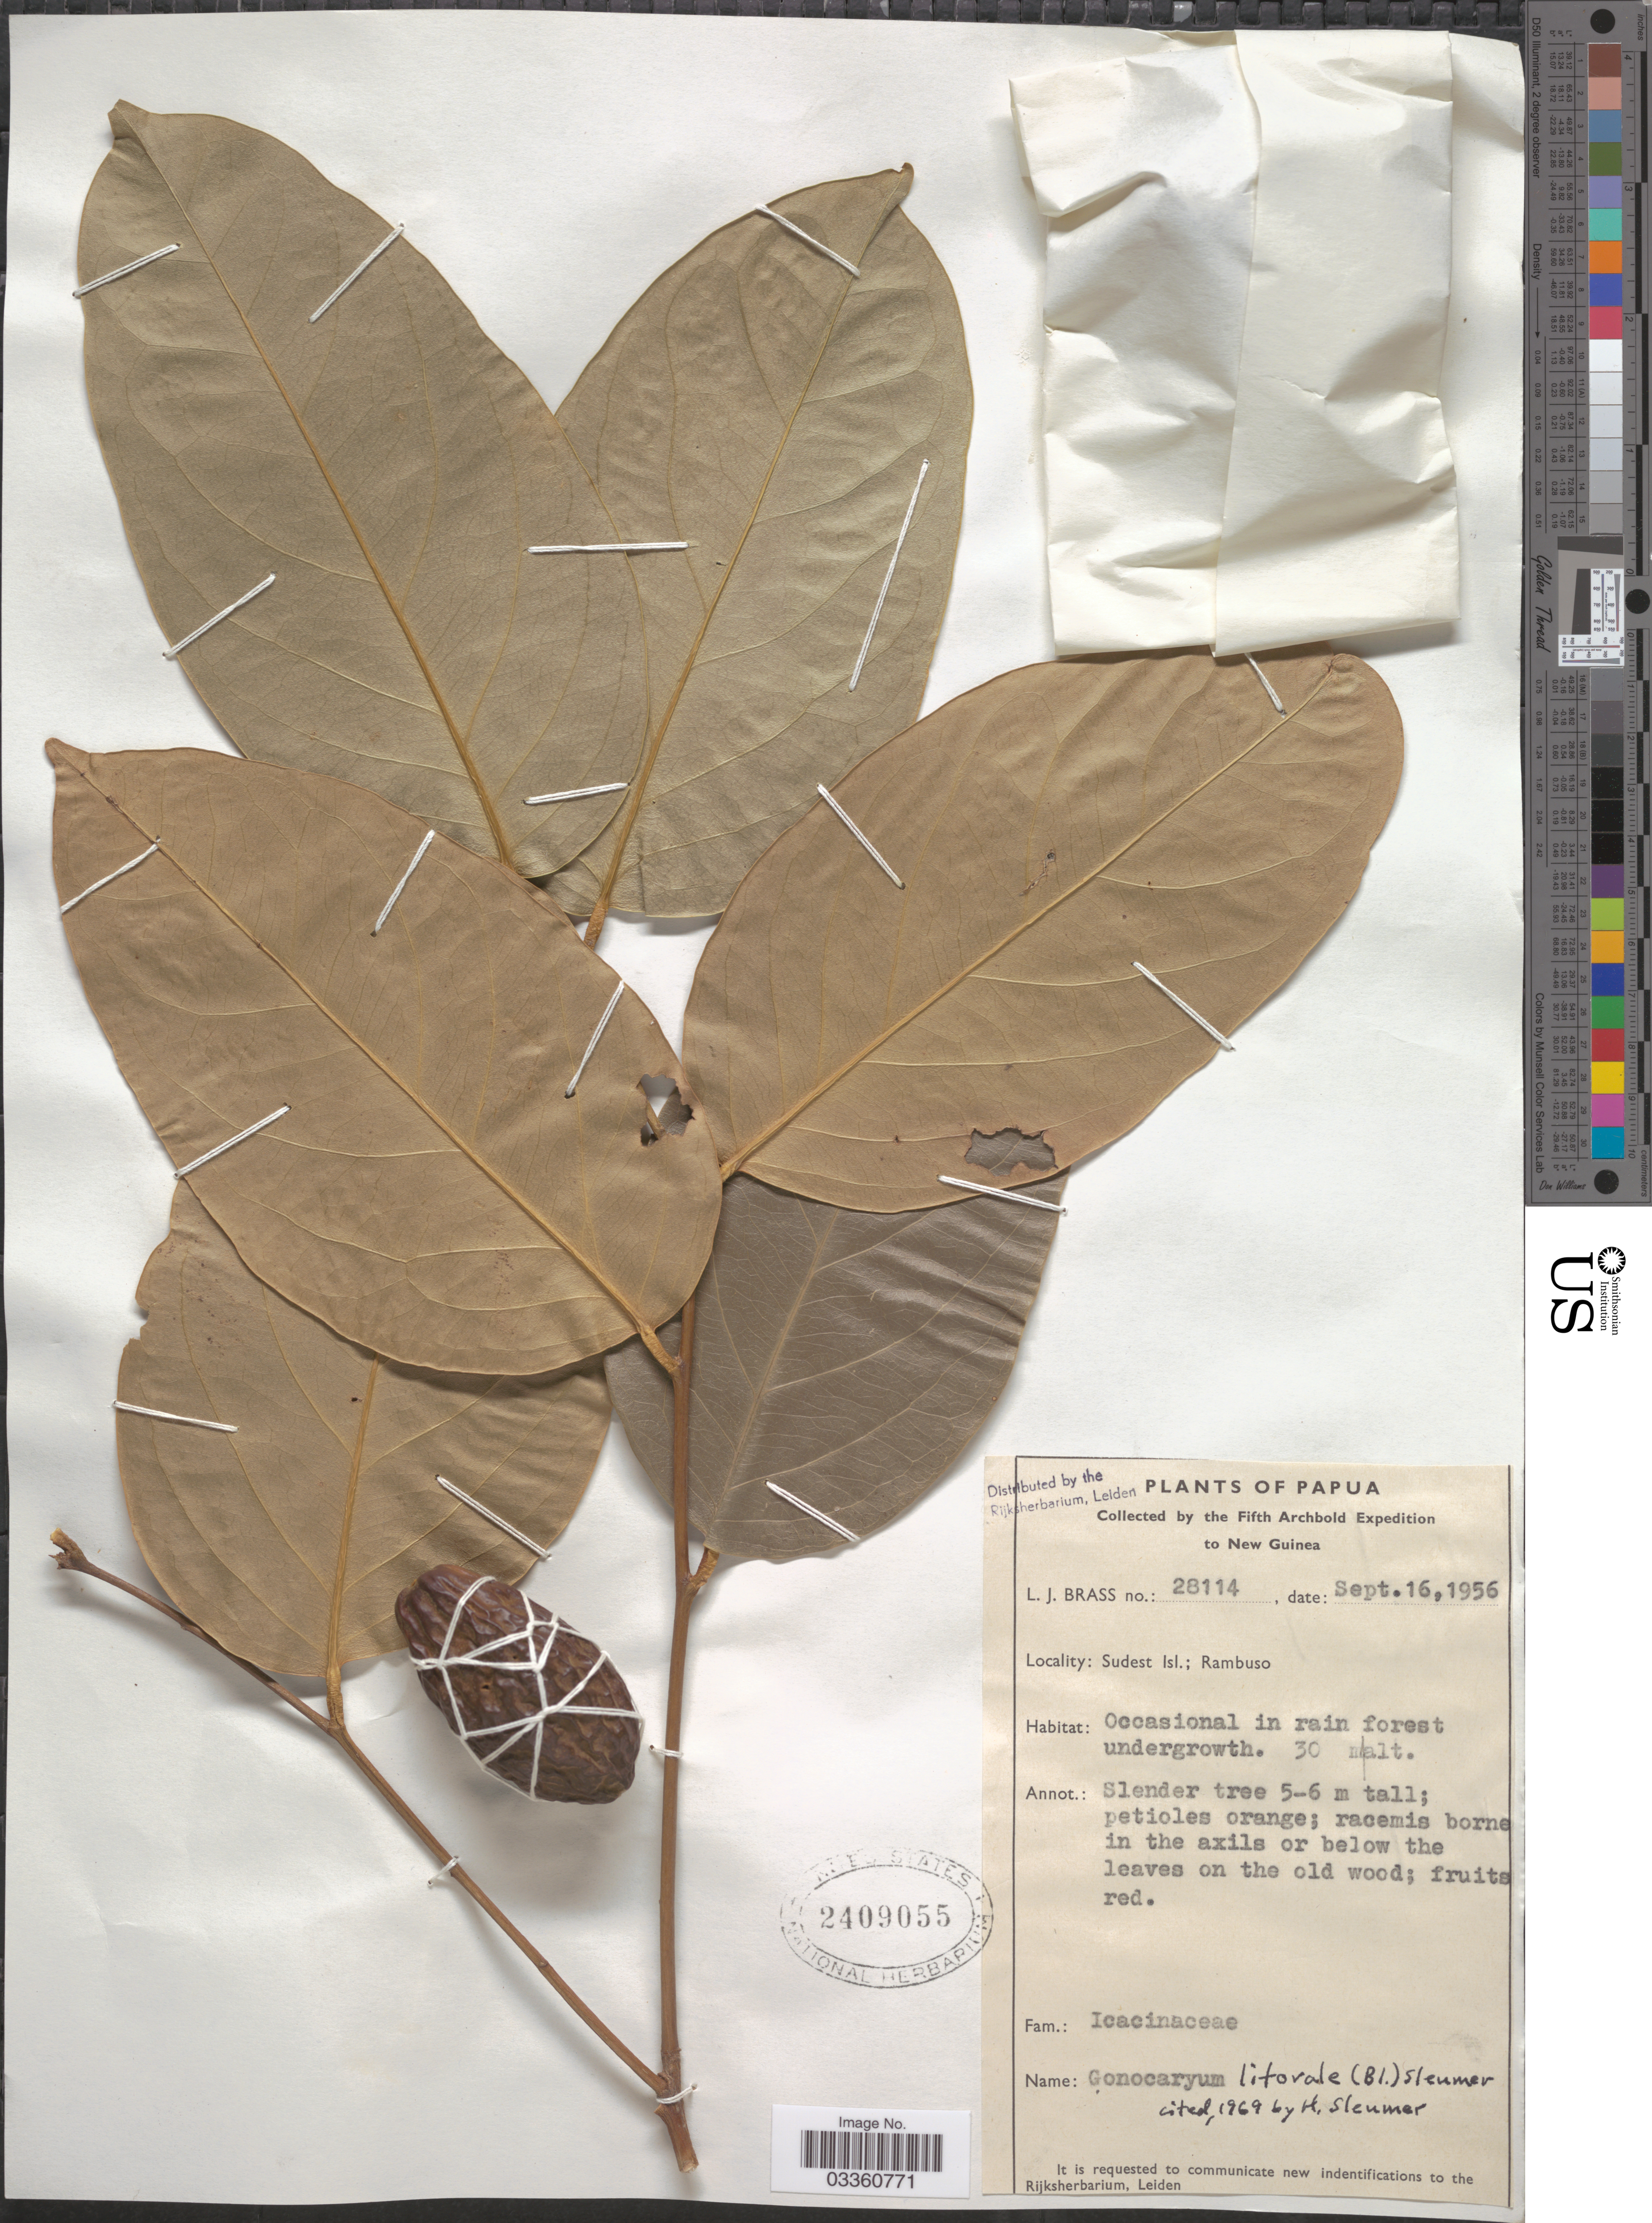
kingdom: Plantae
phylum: Tracheophyta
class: Magnoliopsida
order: Cardiopteridales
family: Cardiopteridaceae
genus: Gonocaryum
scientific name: Gonocaryum litorale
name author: (Blume) Sleumer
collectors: L. J. Brass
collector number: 28114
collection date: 1956-09-16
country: Papua New Guinea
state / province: Milne Bay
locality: Papua. New Guinea. Sudest Isl.; Rambuso.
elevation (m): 30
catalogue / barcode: US 2409055